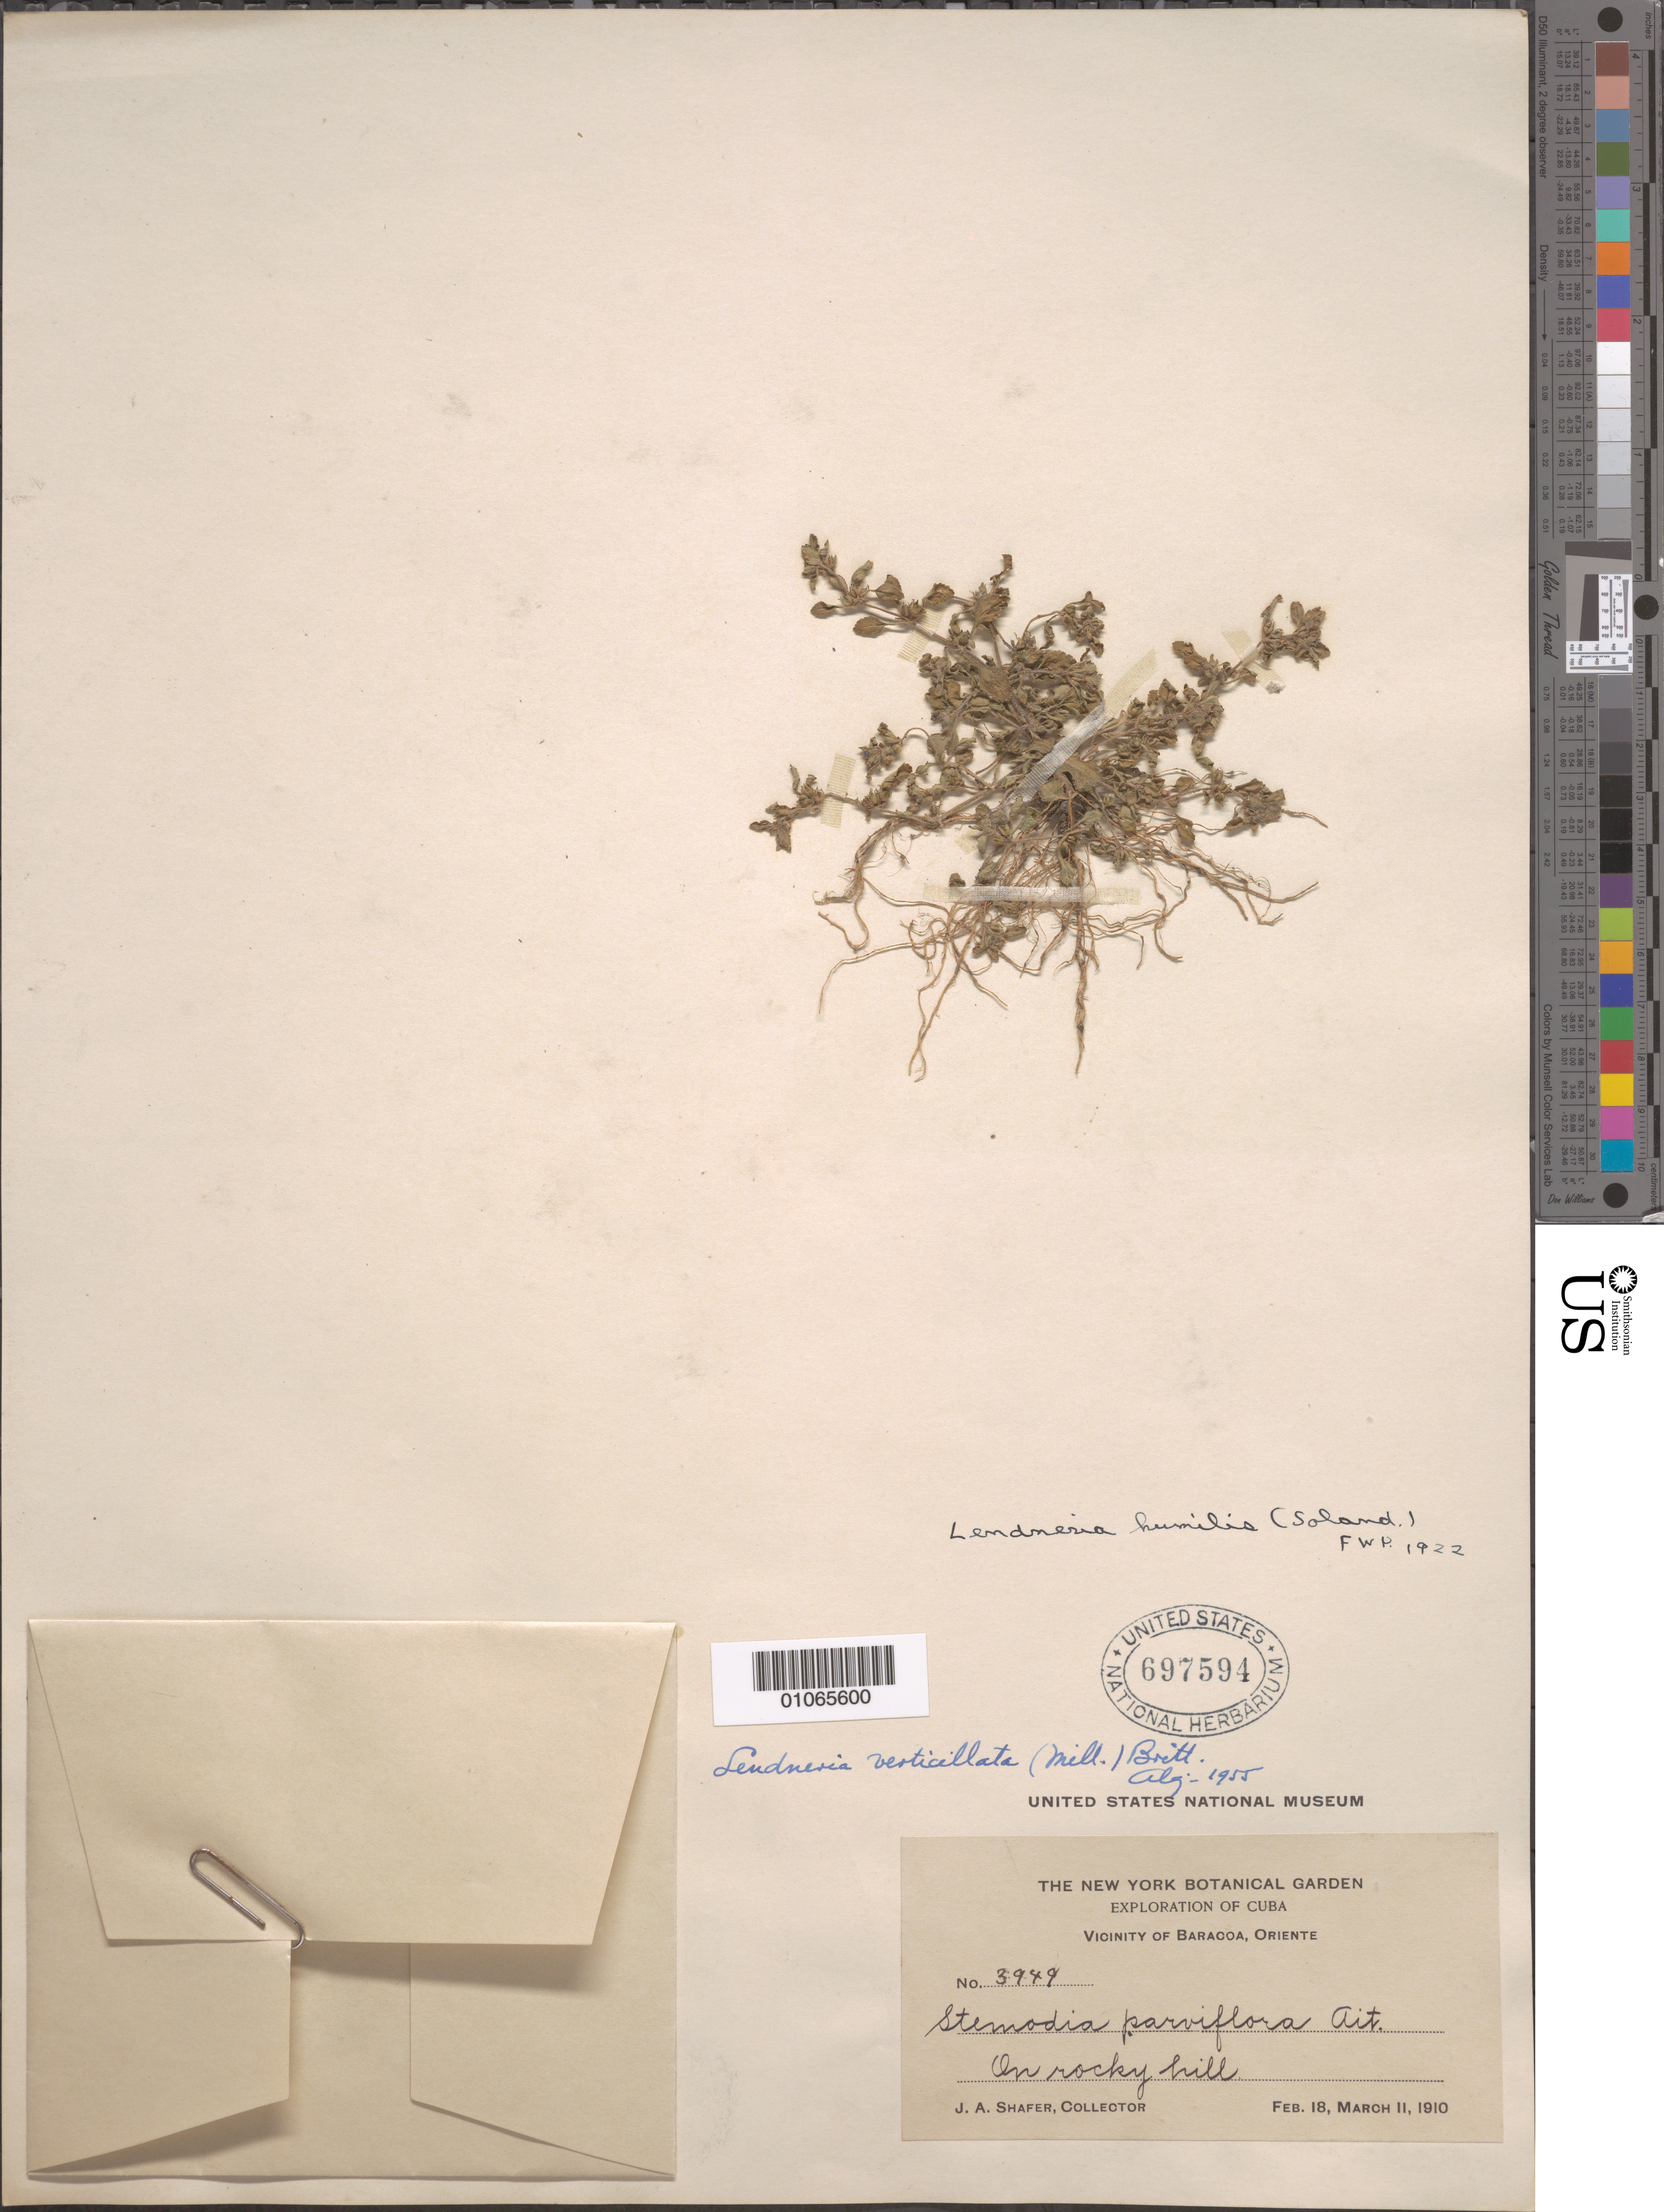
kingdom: Plantae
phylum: Tracheophyta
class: Magnoliopsida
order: Lamiales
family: Plantaginaceae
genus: Lendneria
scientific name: Lendneria verticillata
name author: (Mill.) Britton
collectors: J. A. Shafer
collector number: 3949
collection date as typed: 18 Feb 1910 and 11 Mar 1910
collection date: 1910-02-18,1910-03-11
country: Cuba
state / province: Guantanamo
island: Cuba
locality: Vicinity of Baracoa On rocky hill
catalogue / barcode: US 697594